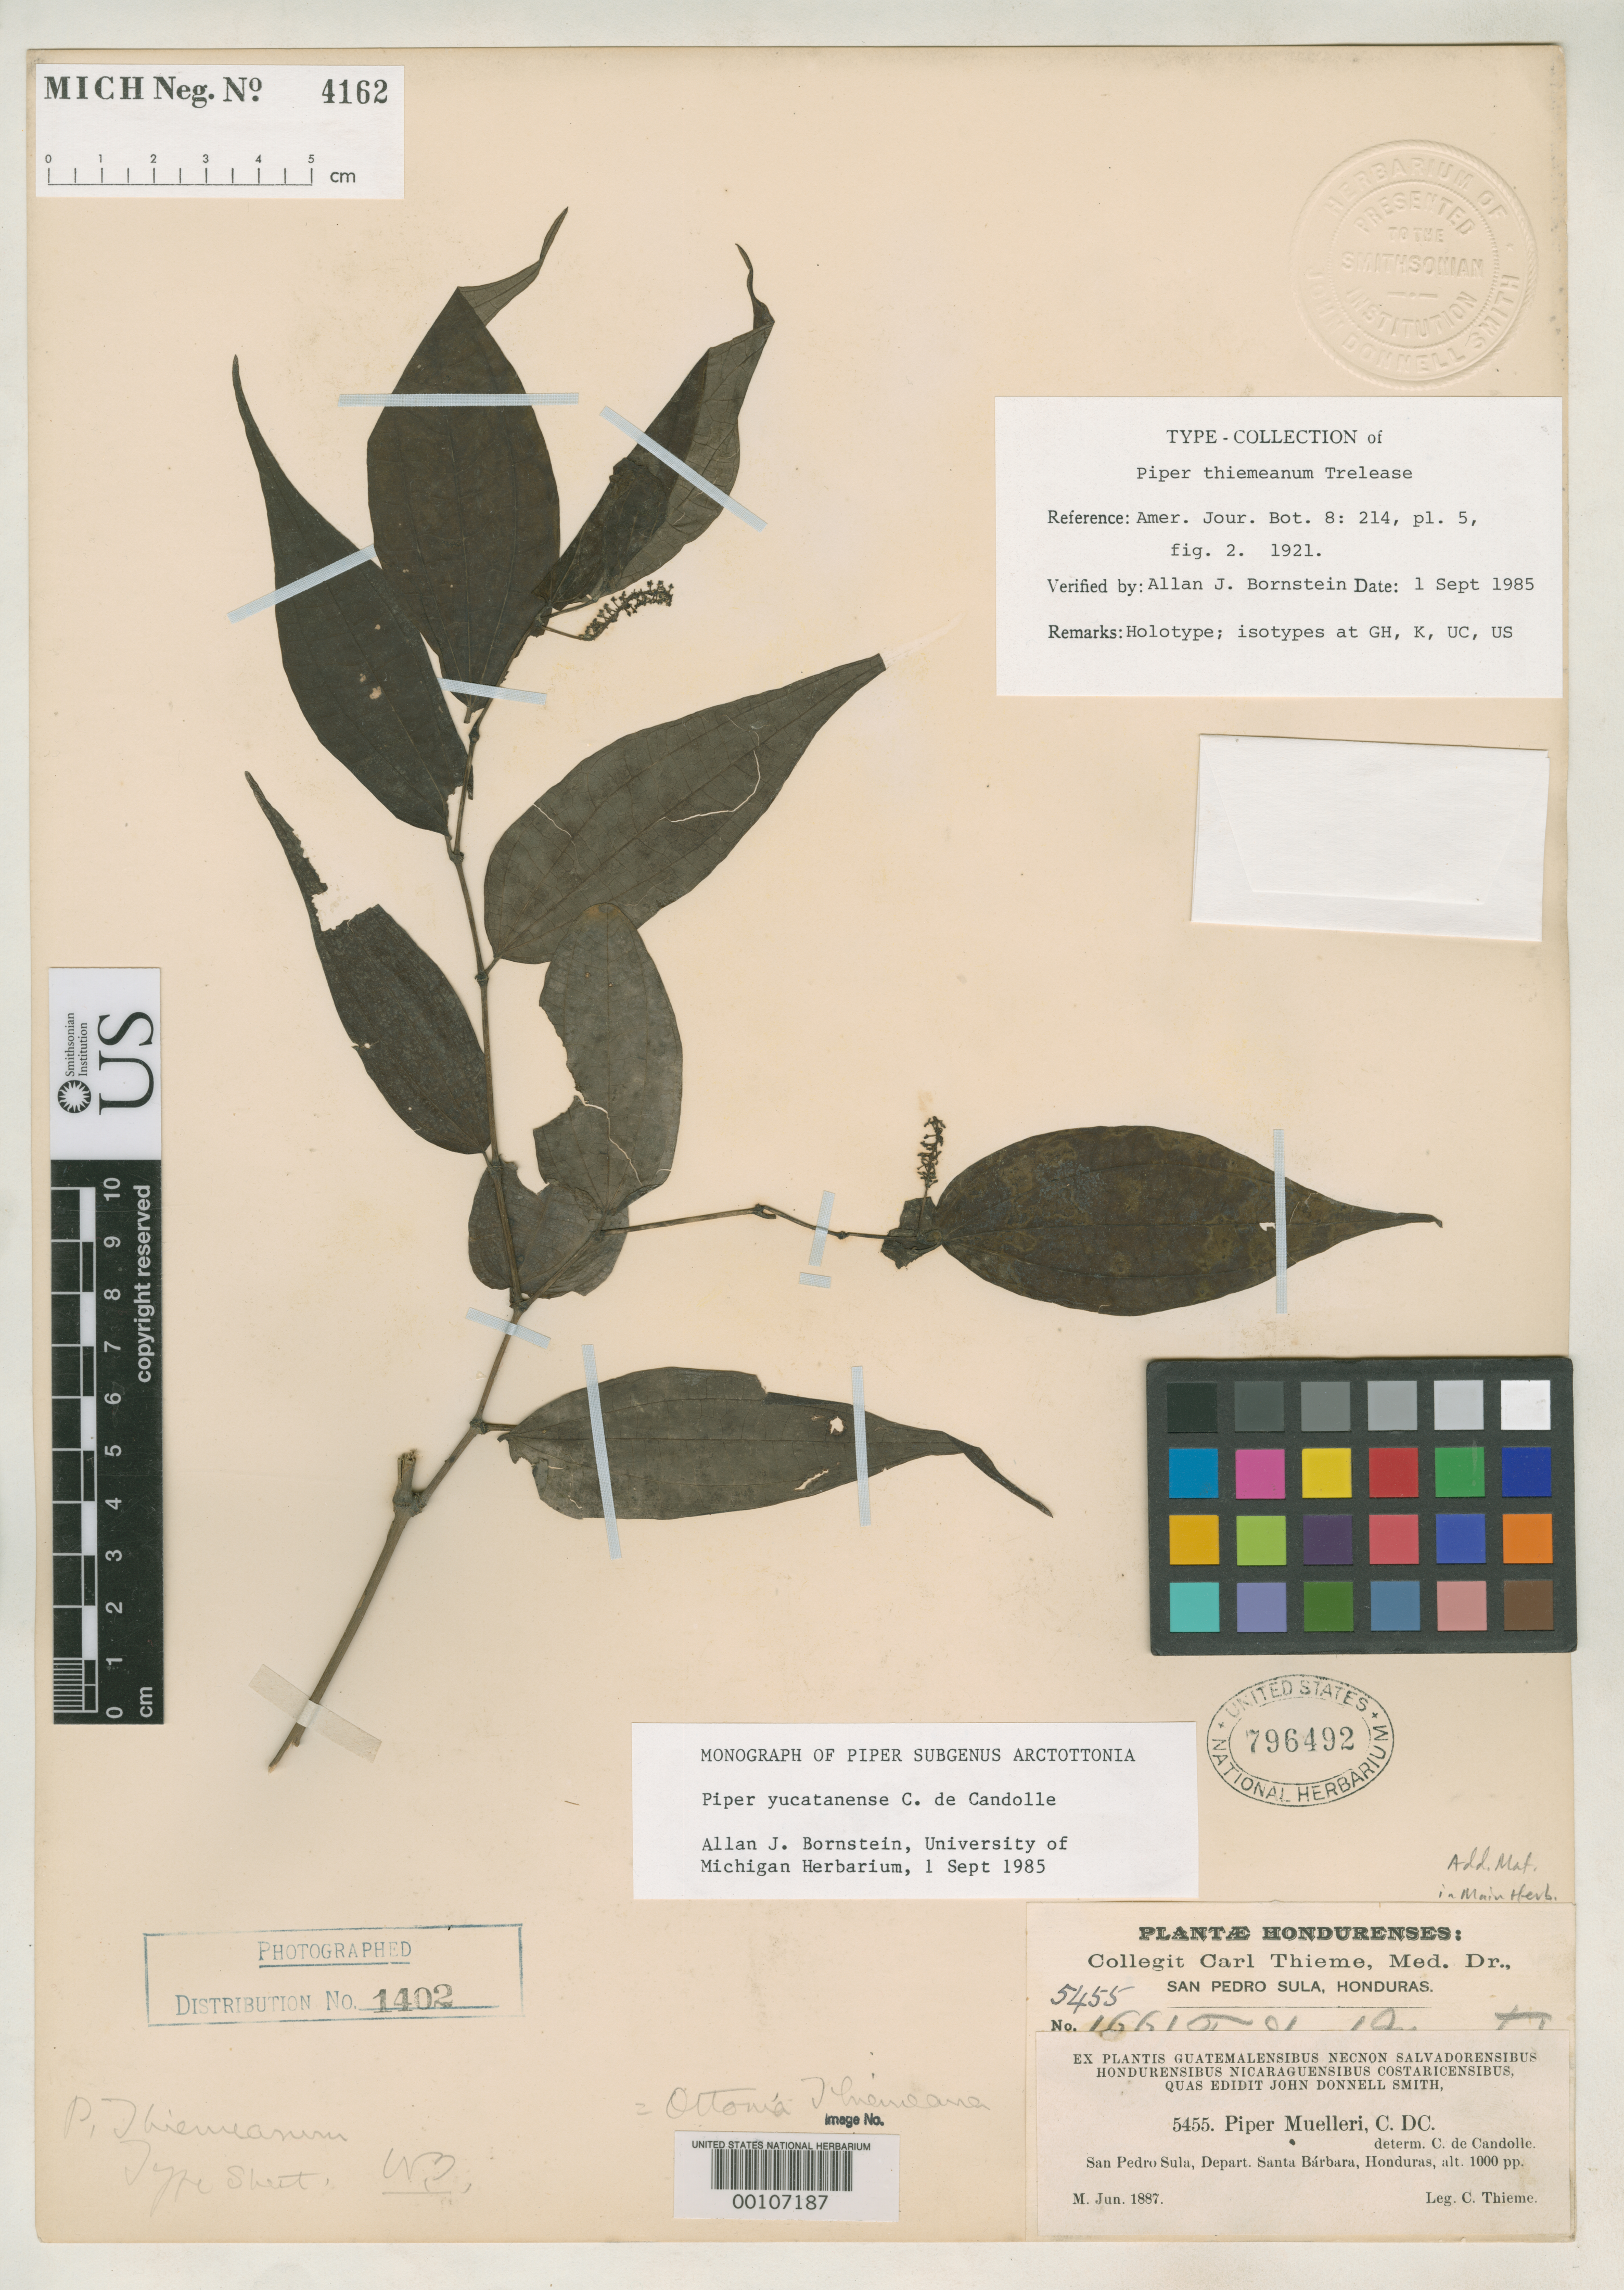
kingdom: Plantae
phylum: Tracheophyta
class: Magnoliopsida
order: Piperales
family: Piperaceae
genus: Piper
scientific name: Piper thiemeanum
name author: Trel.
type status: Holotype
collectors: C. Thieme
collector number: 5455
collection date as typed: Jun 1887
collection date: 1887-06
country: Honduras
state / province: Cortés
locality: San Pedro Sula, Depart. Santa Bárbara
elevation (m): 305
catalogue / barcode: US 796492